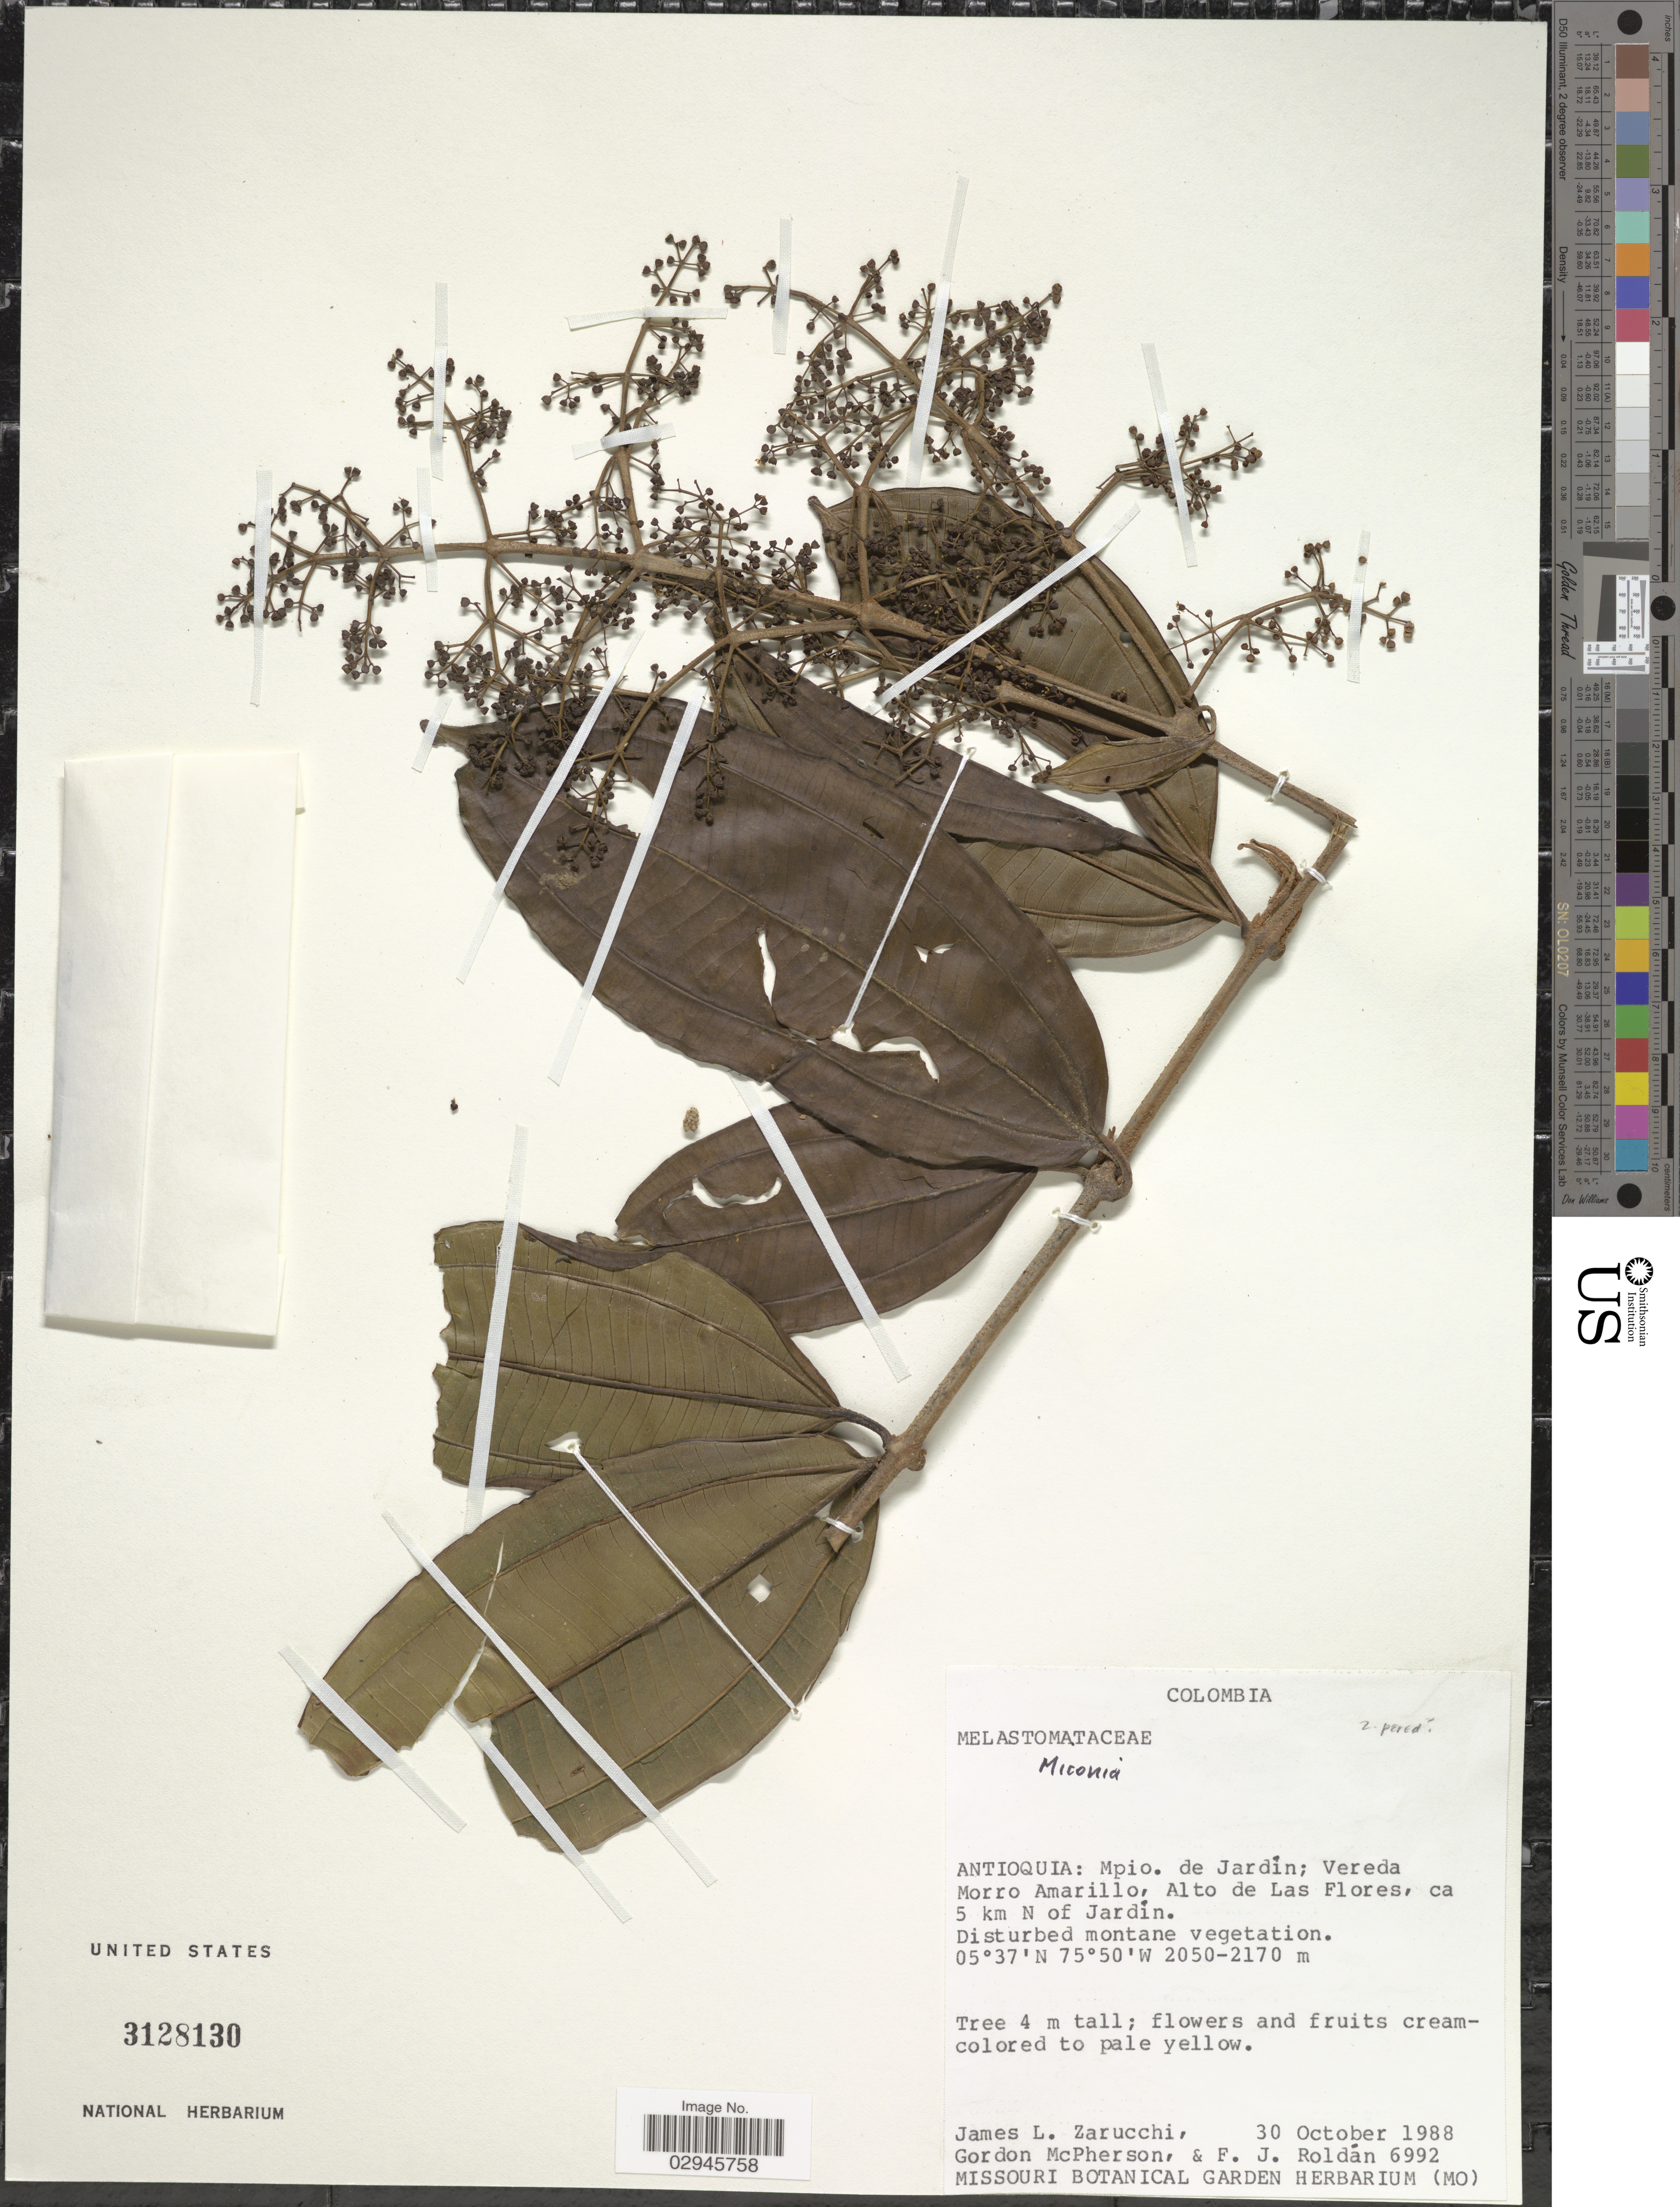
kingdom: Plantae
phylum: Tracheophyta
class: Magnoliopsida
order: Myrtales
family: Melastomataceae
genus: Miconia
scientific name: Miconia sp.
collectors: J. L. Zarucchi, G. D. McPherson & F. J. Roldán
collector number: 6992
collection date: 1988-10-30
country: Colombia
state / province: Antioquia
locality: Mpio. de Jardín; Vereda Morro Amarillo, Alto de Las Flores, ca 5 km N of Jardín.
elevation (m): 2050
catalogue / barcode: US 3128130